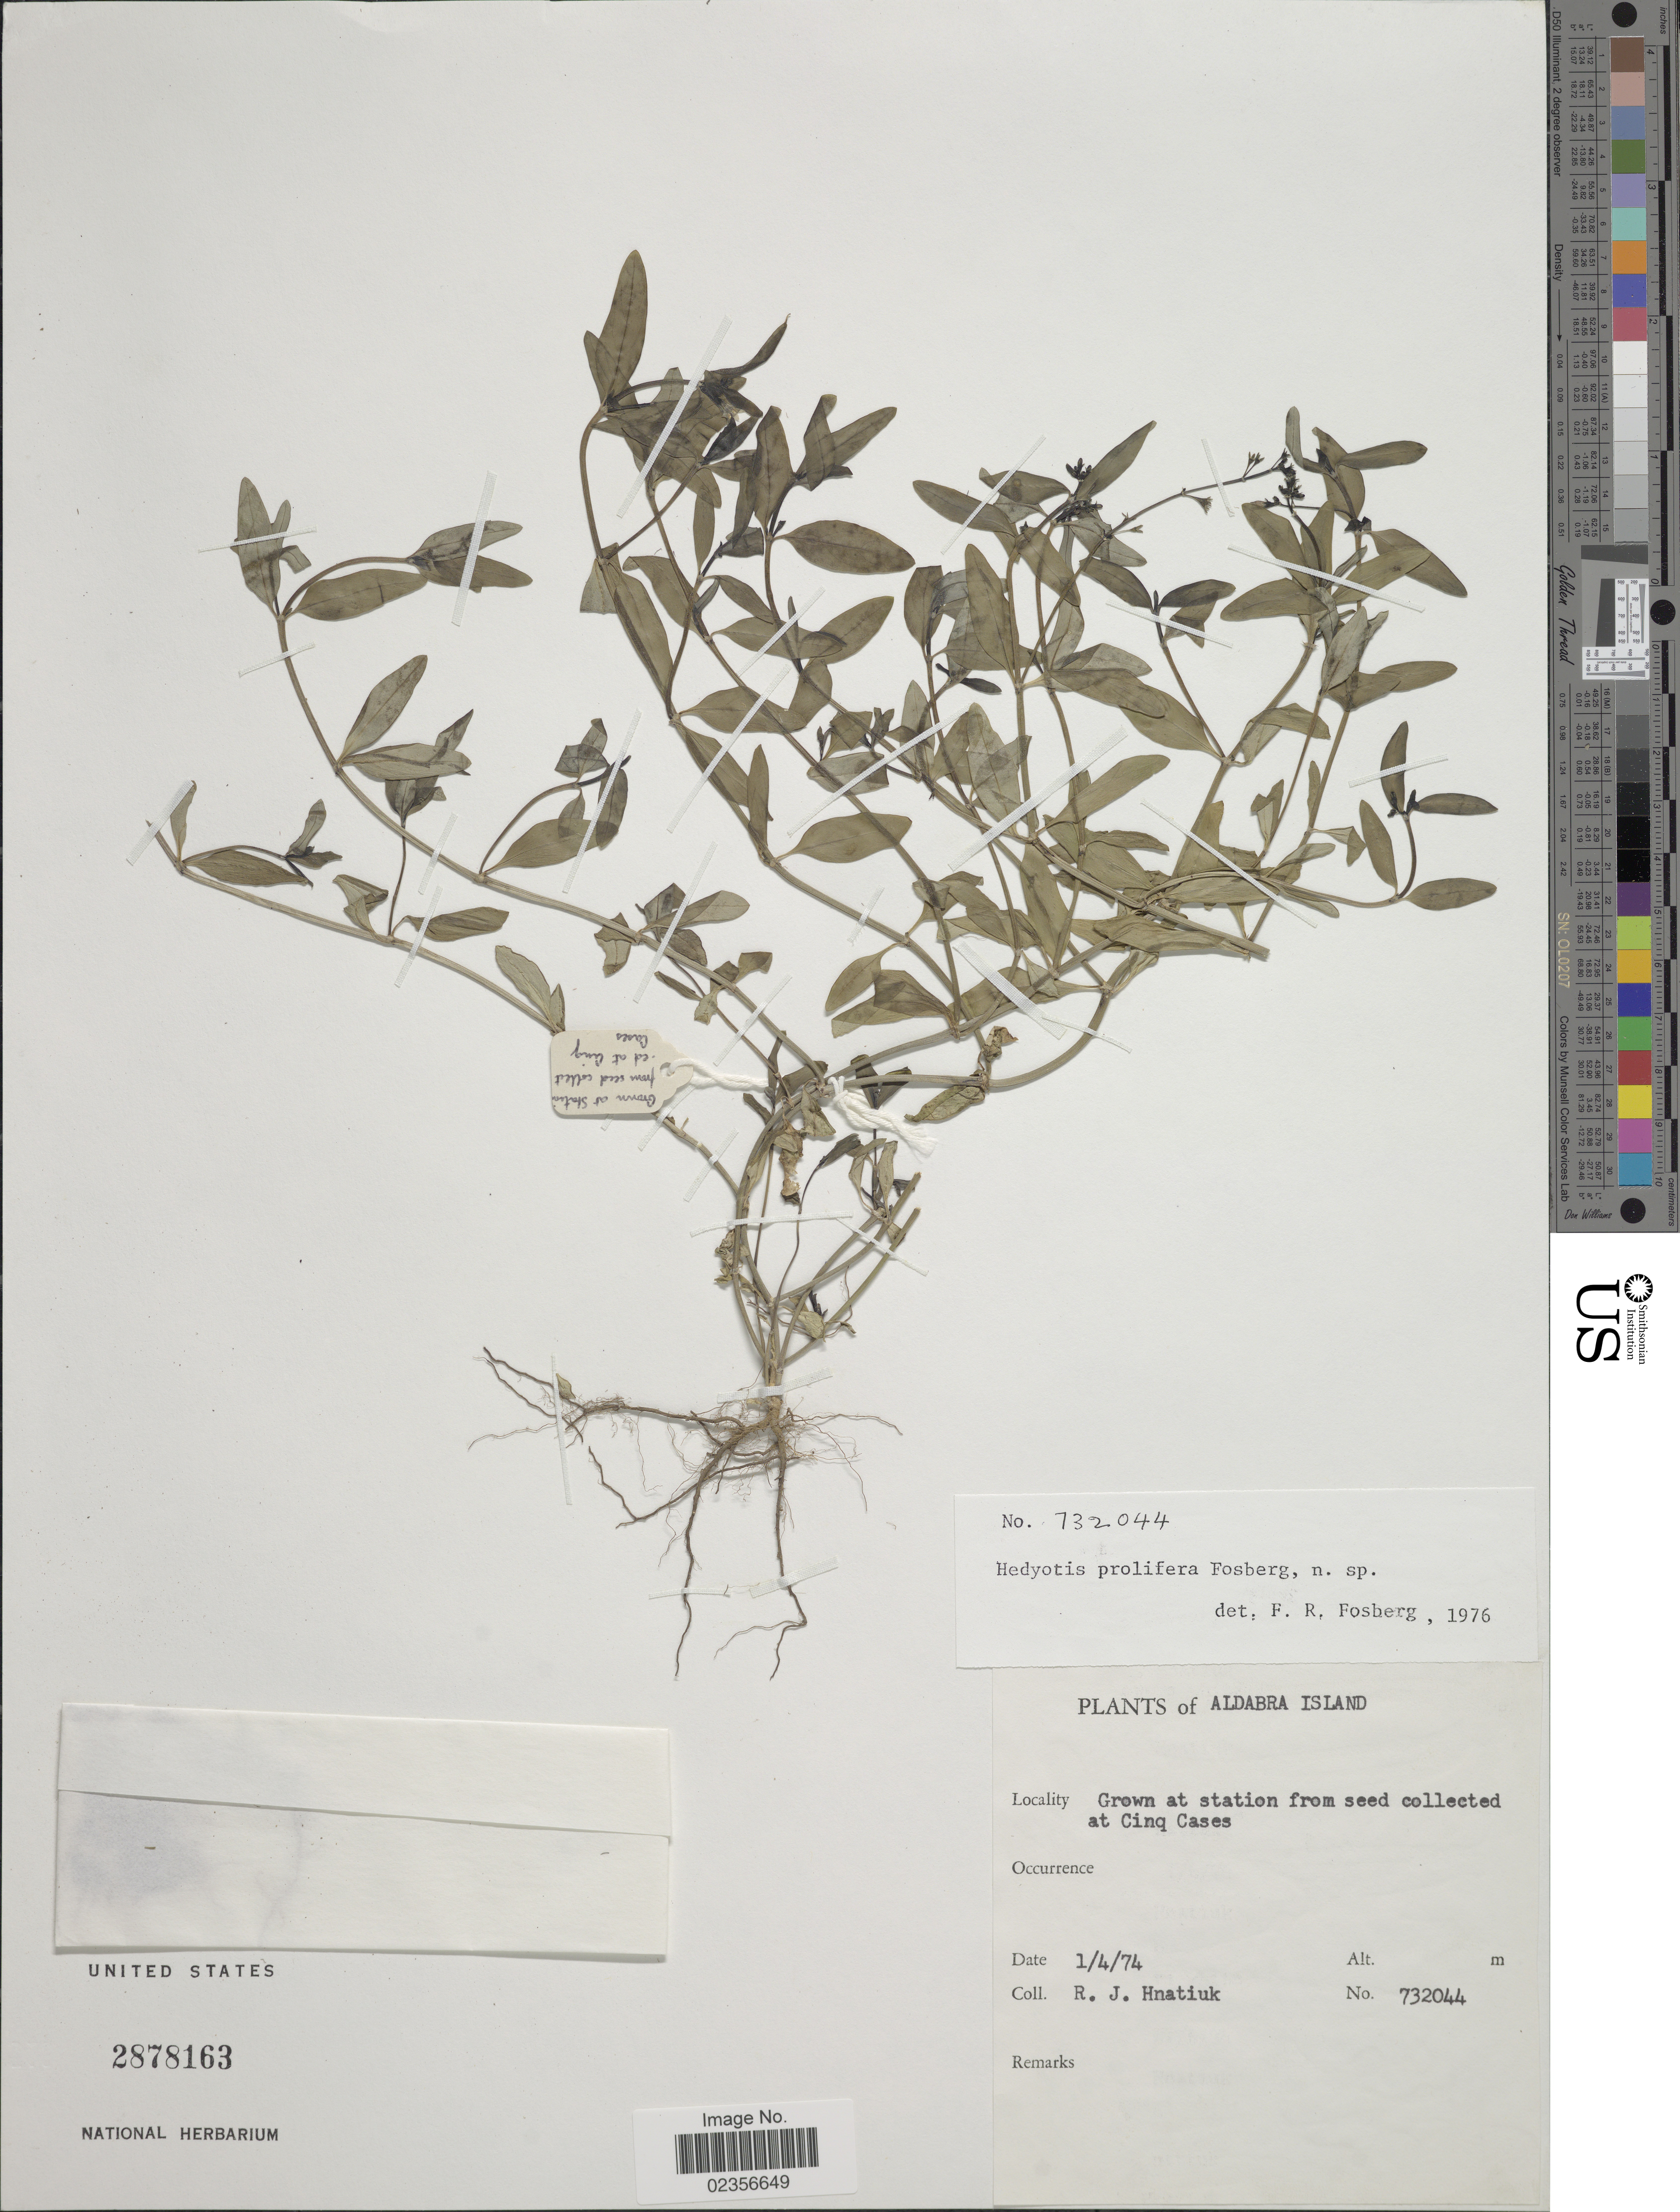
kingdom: Plantae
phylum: Tracheophyta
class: Magnoliopsida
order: Gentianales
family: Rubiaceae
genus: Hedyotis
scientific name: Hedyotis prolifera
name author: Fosberg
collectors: R. Hnatiuk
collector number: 732044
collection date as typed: Transcribed d/m/y: 1/4/74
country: Seychelles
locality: Aldabra Island station at Cinq Cases [unsure placement]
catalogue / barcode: US 2878163